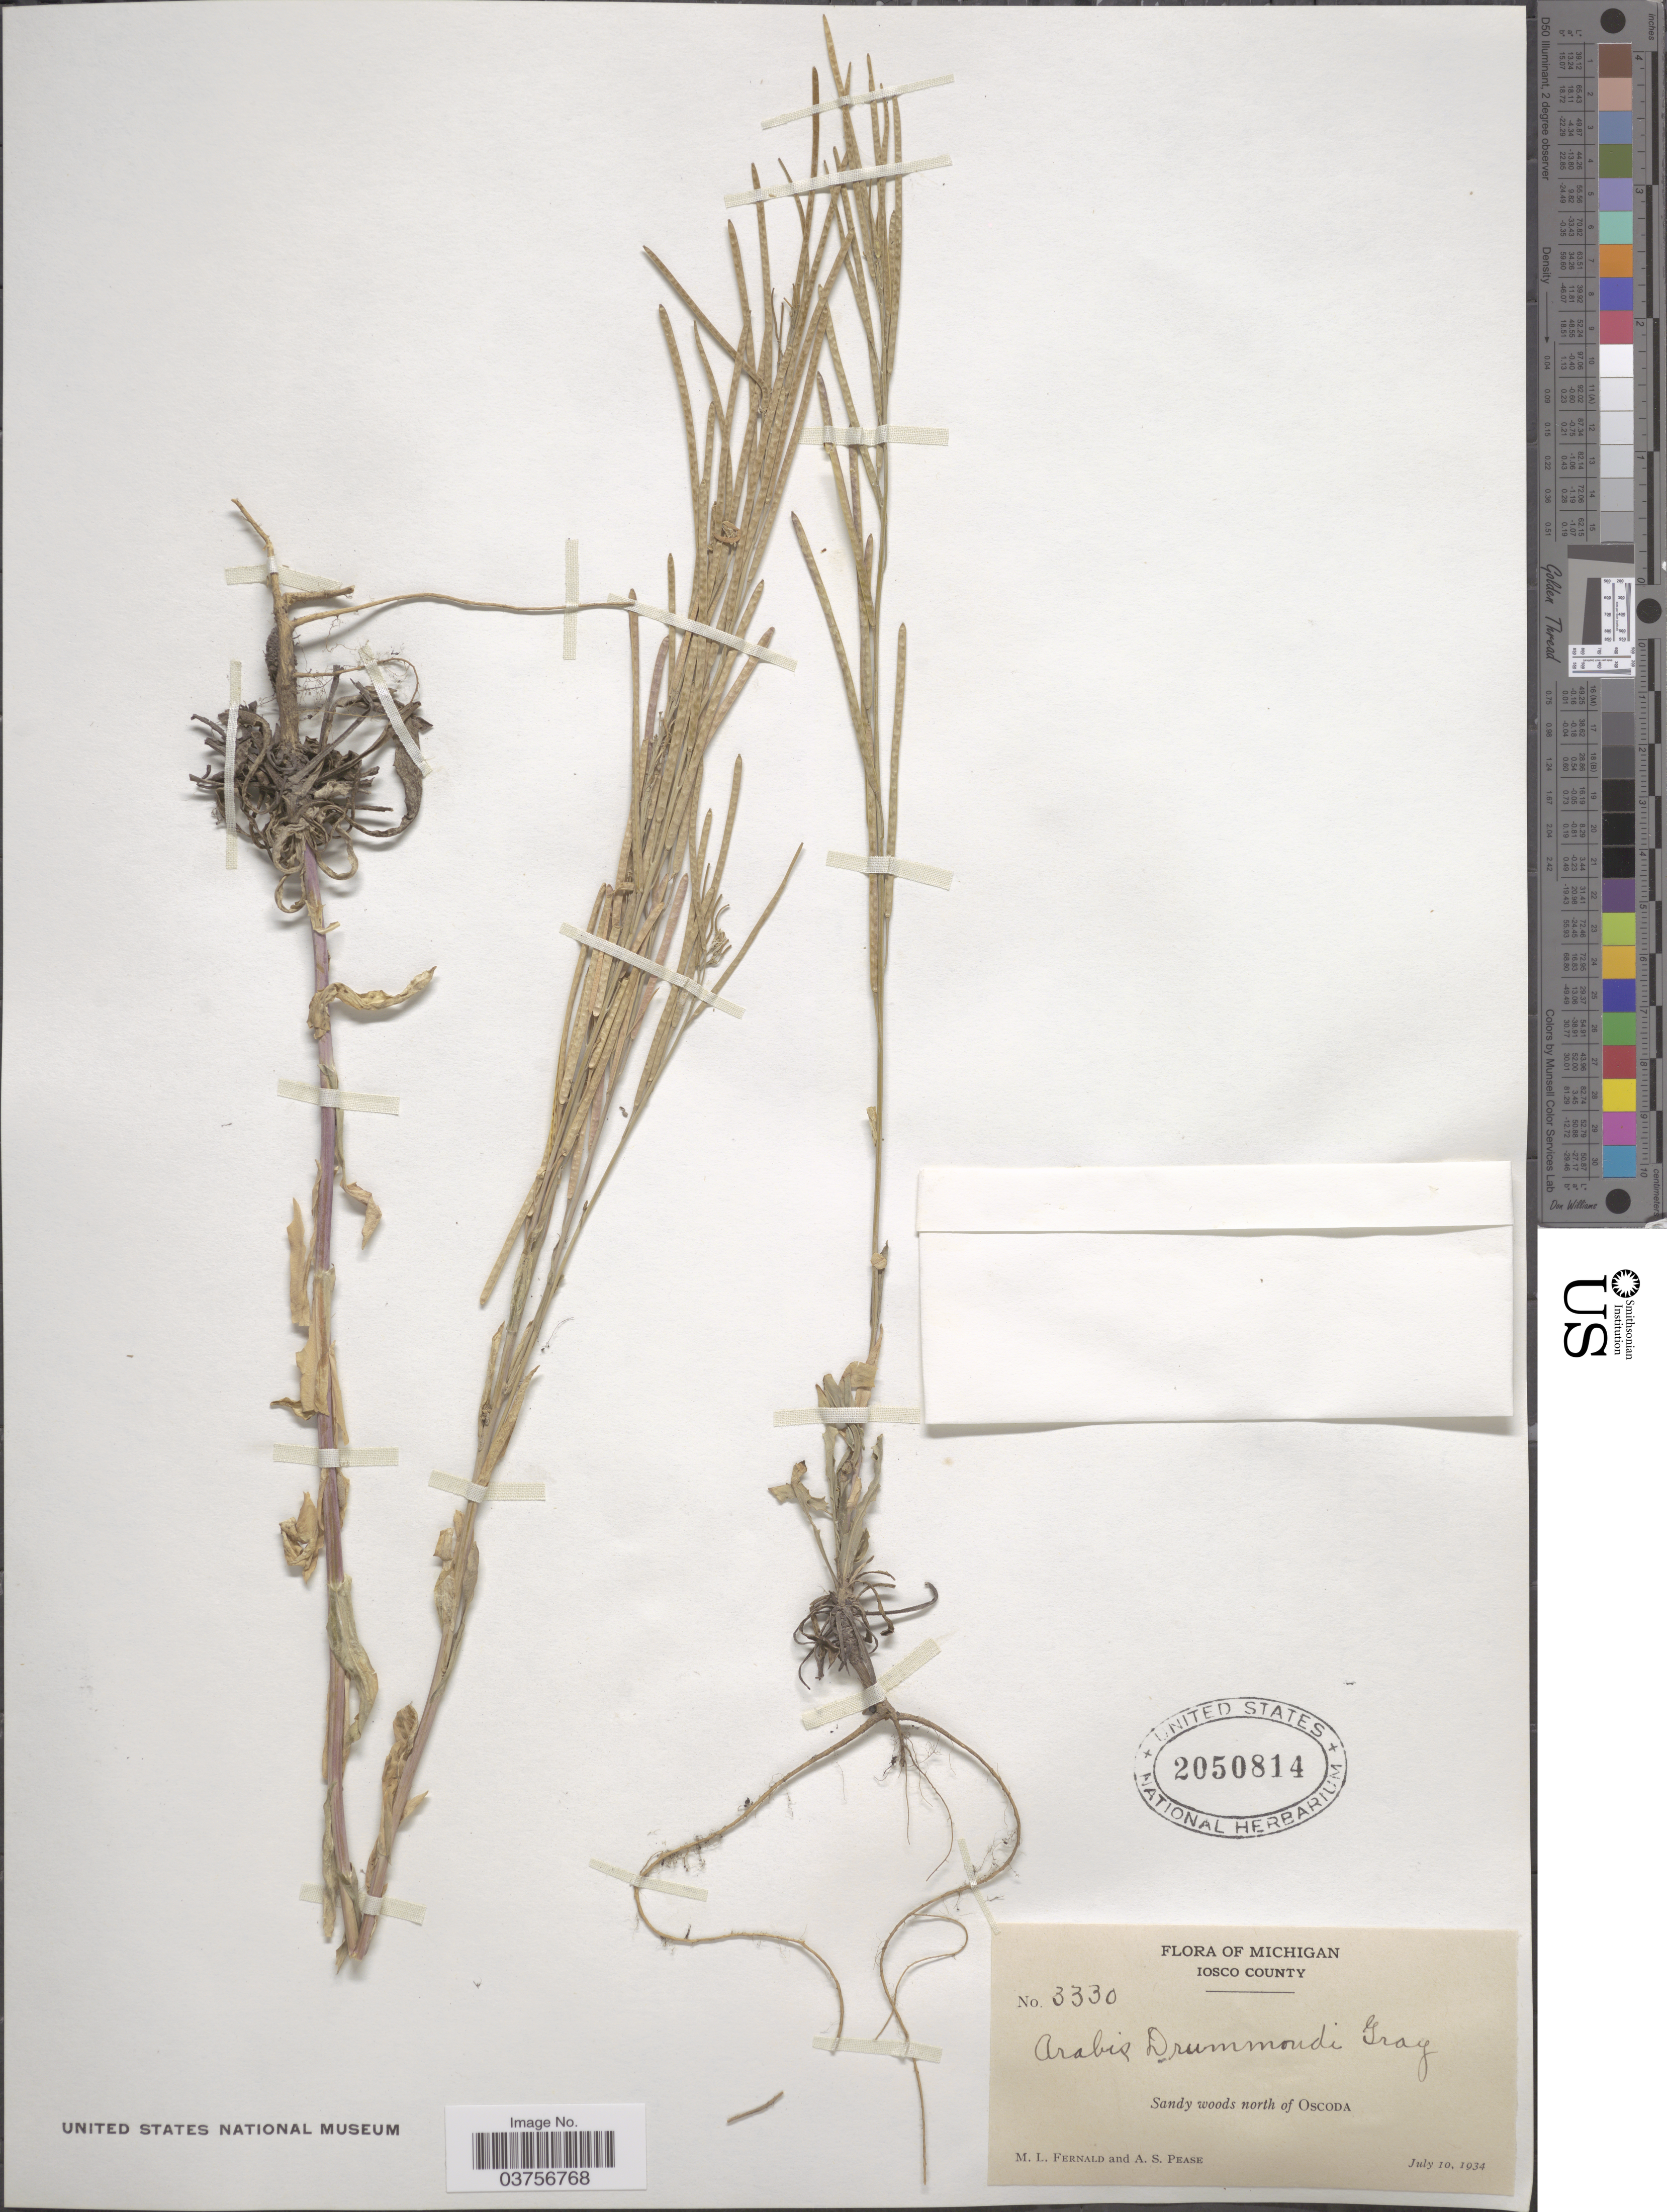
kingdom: Plantae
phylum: Tracheophyta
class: Magnoliopsida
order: Brassicales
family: Brassicaceae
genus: Arabis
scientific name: Arabis drummondii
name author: A. Gray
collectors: M. L. Fernald & A. S. Pease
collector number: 3330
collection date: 1934-07-10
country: United States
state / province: Michigan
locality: Iosco County. Sandy woods north of Oscoda.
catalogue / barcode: US 2050814